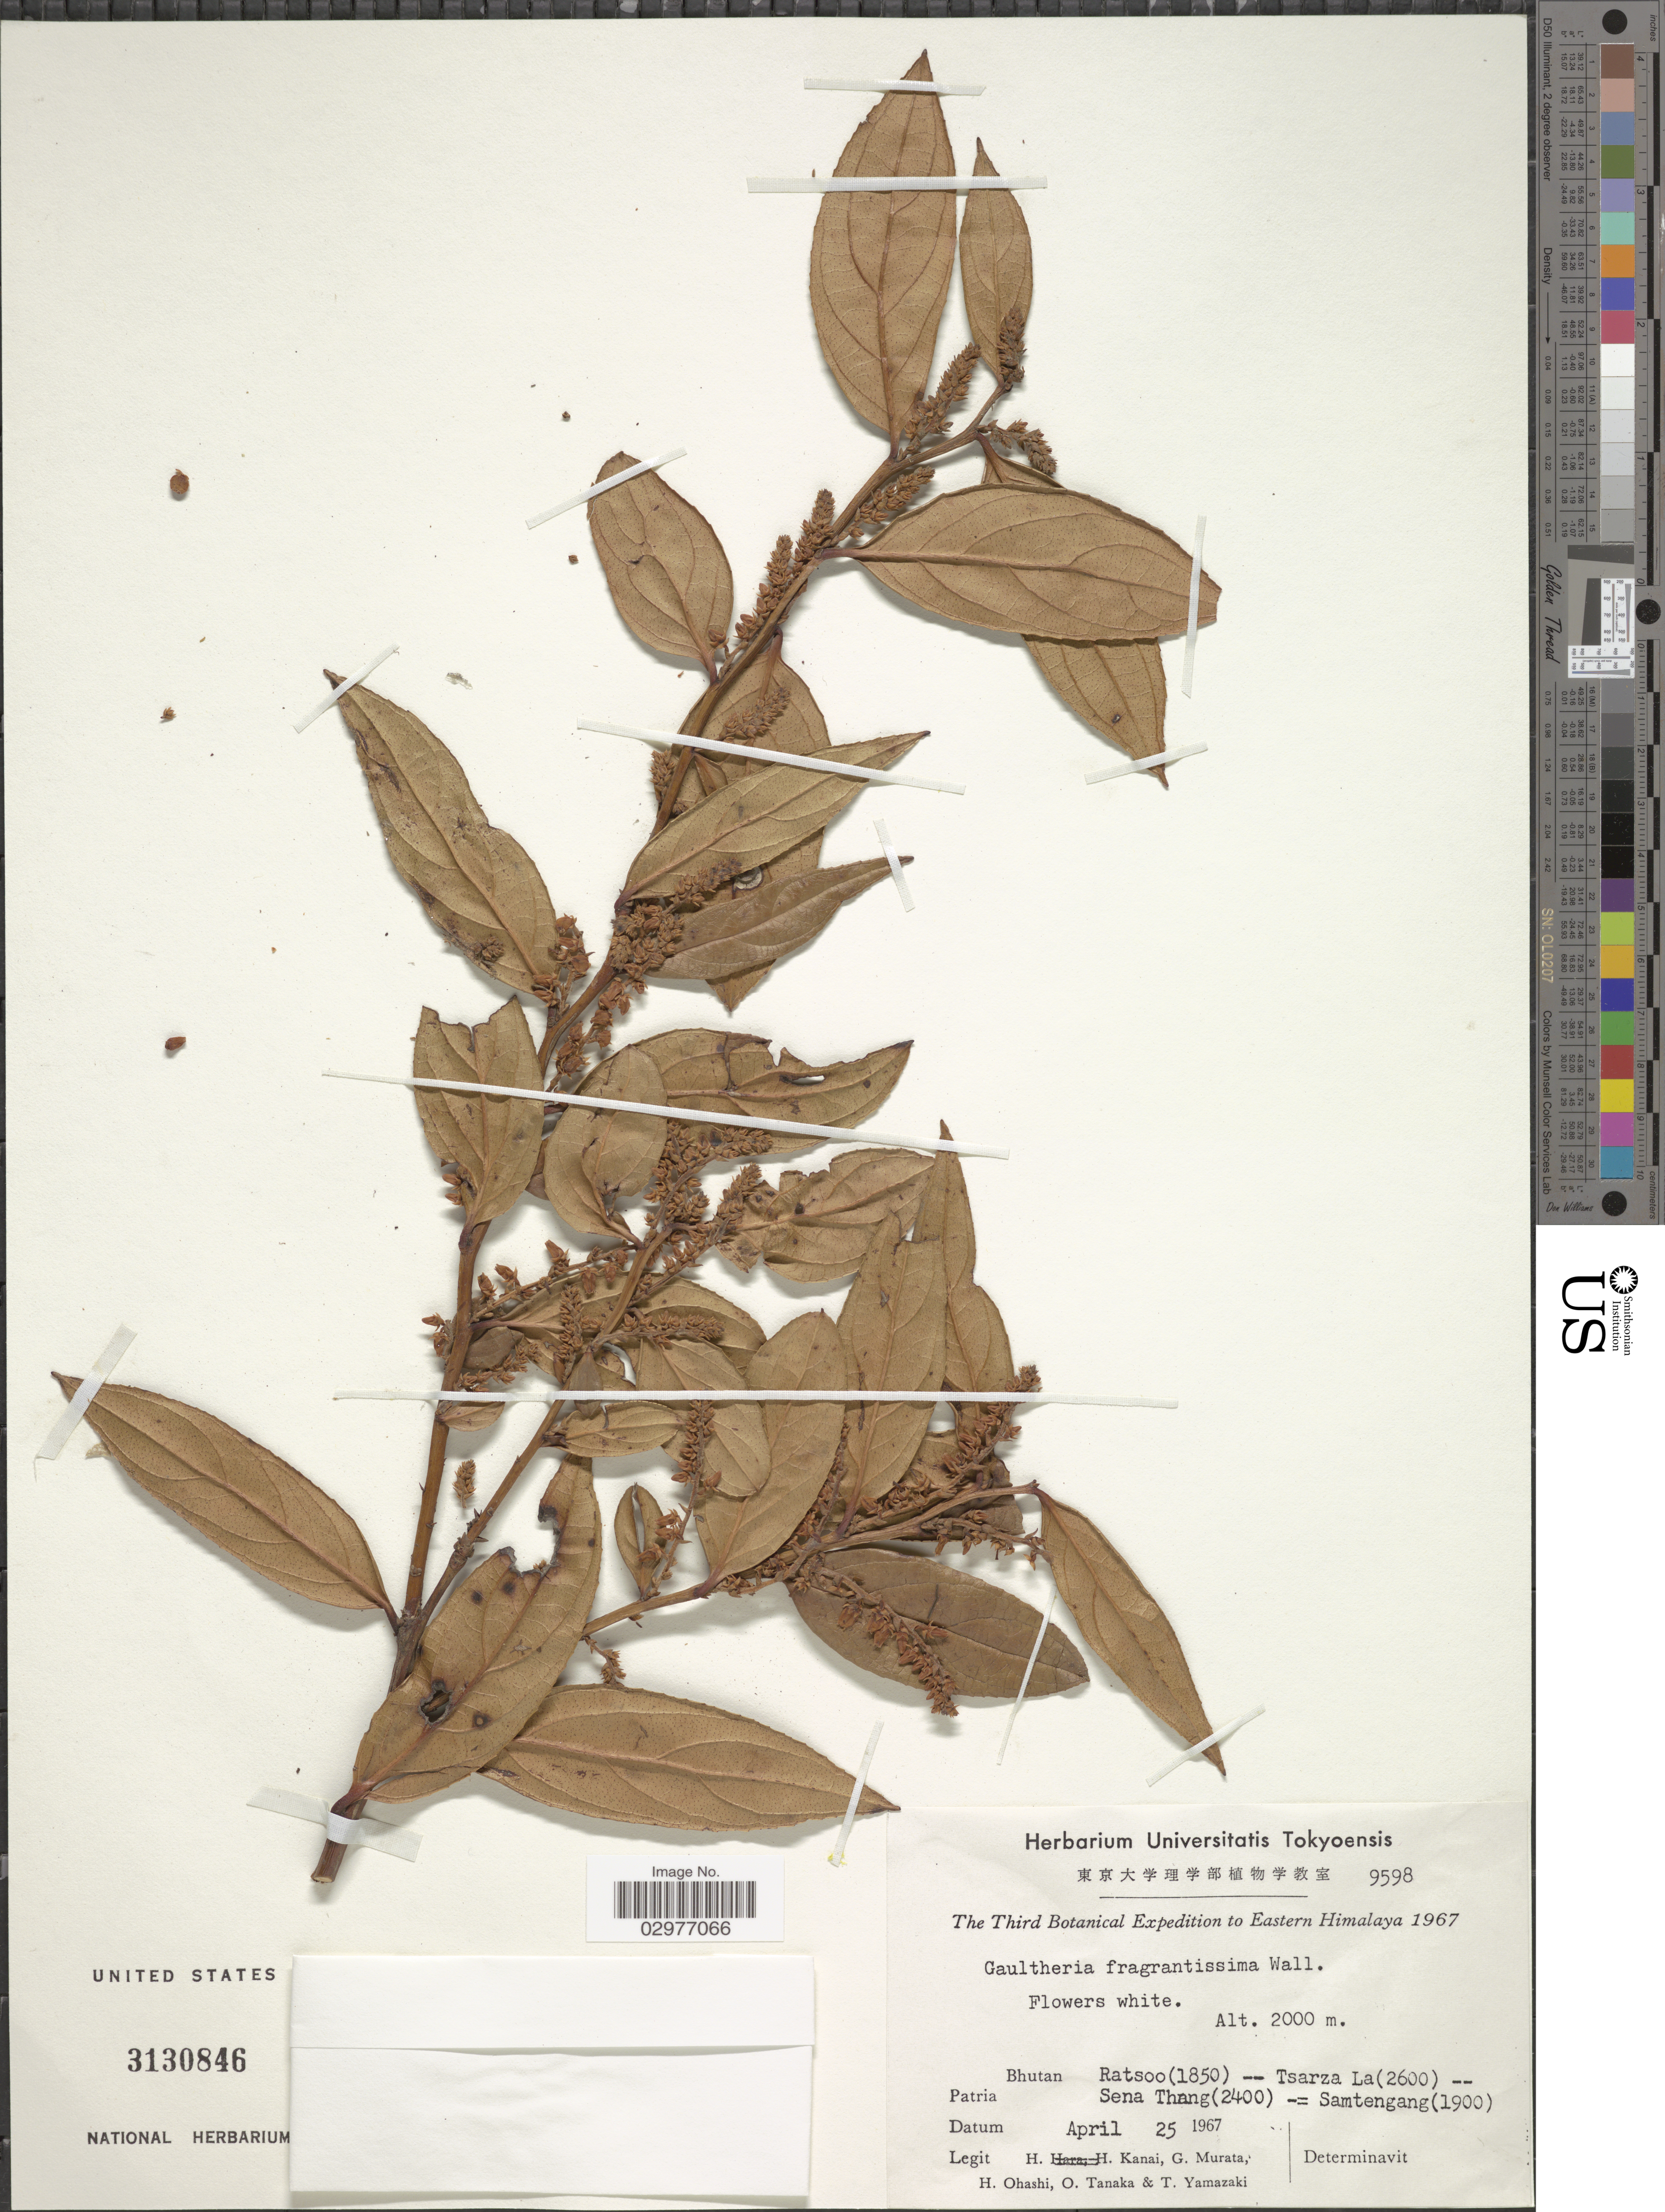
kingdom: Plantae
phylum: Tracheophyta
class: Magnoliopsida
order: Ericales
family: Ericaceae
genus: Gaultheria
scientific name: Gaultheria fragrantissima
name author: Wall.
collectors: H. Kanai, G. Murata & H. Ohashi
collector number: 9598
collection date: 1967-04-24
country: Bhutan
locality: Ratsoo, Tsarza La, Sena Thang, Samtengang.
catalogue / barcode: US 3130846